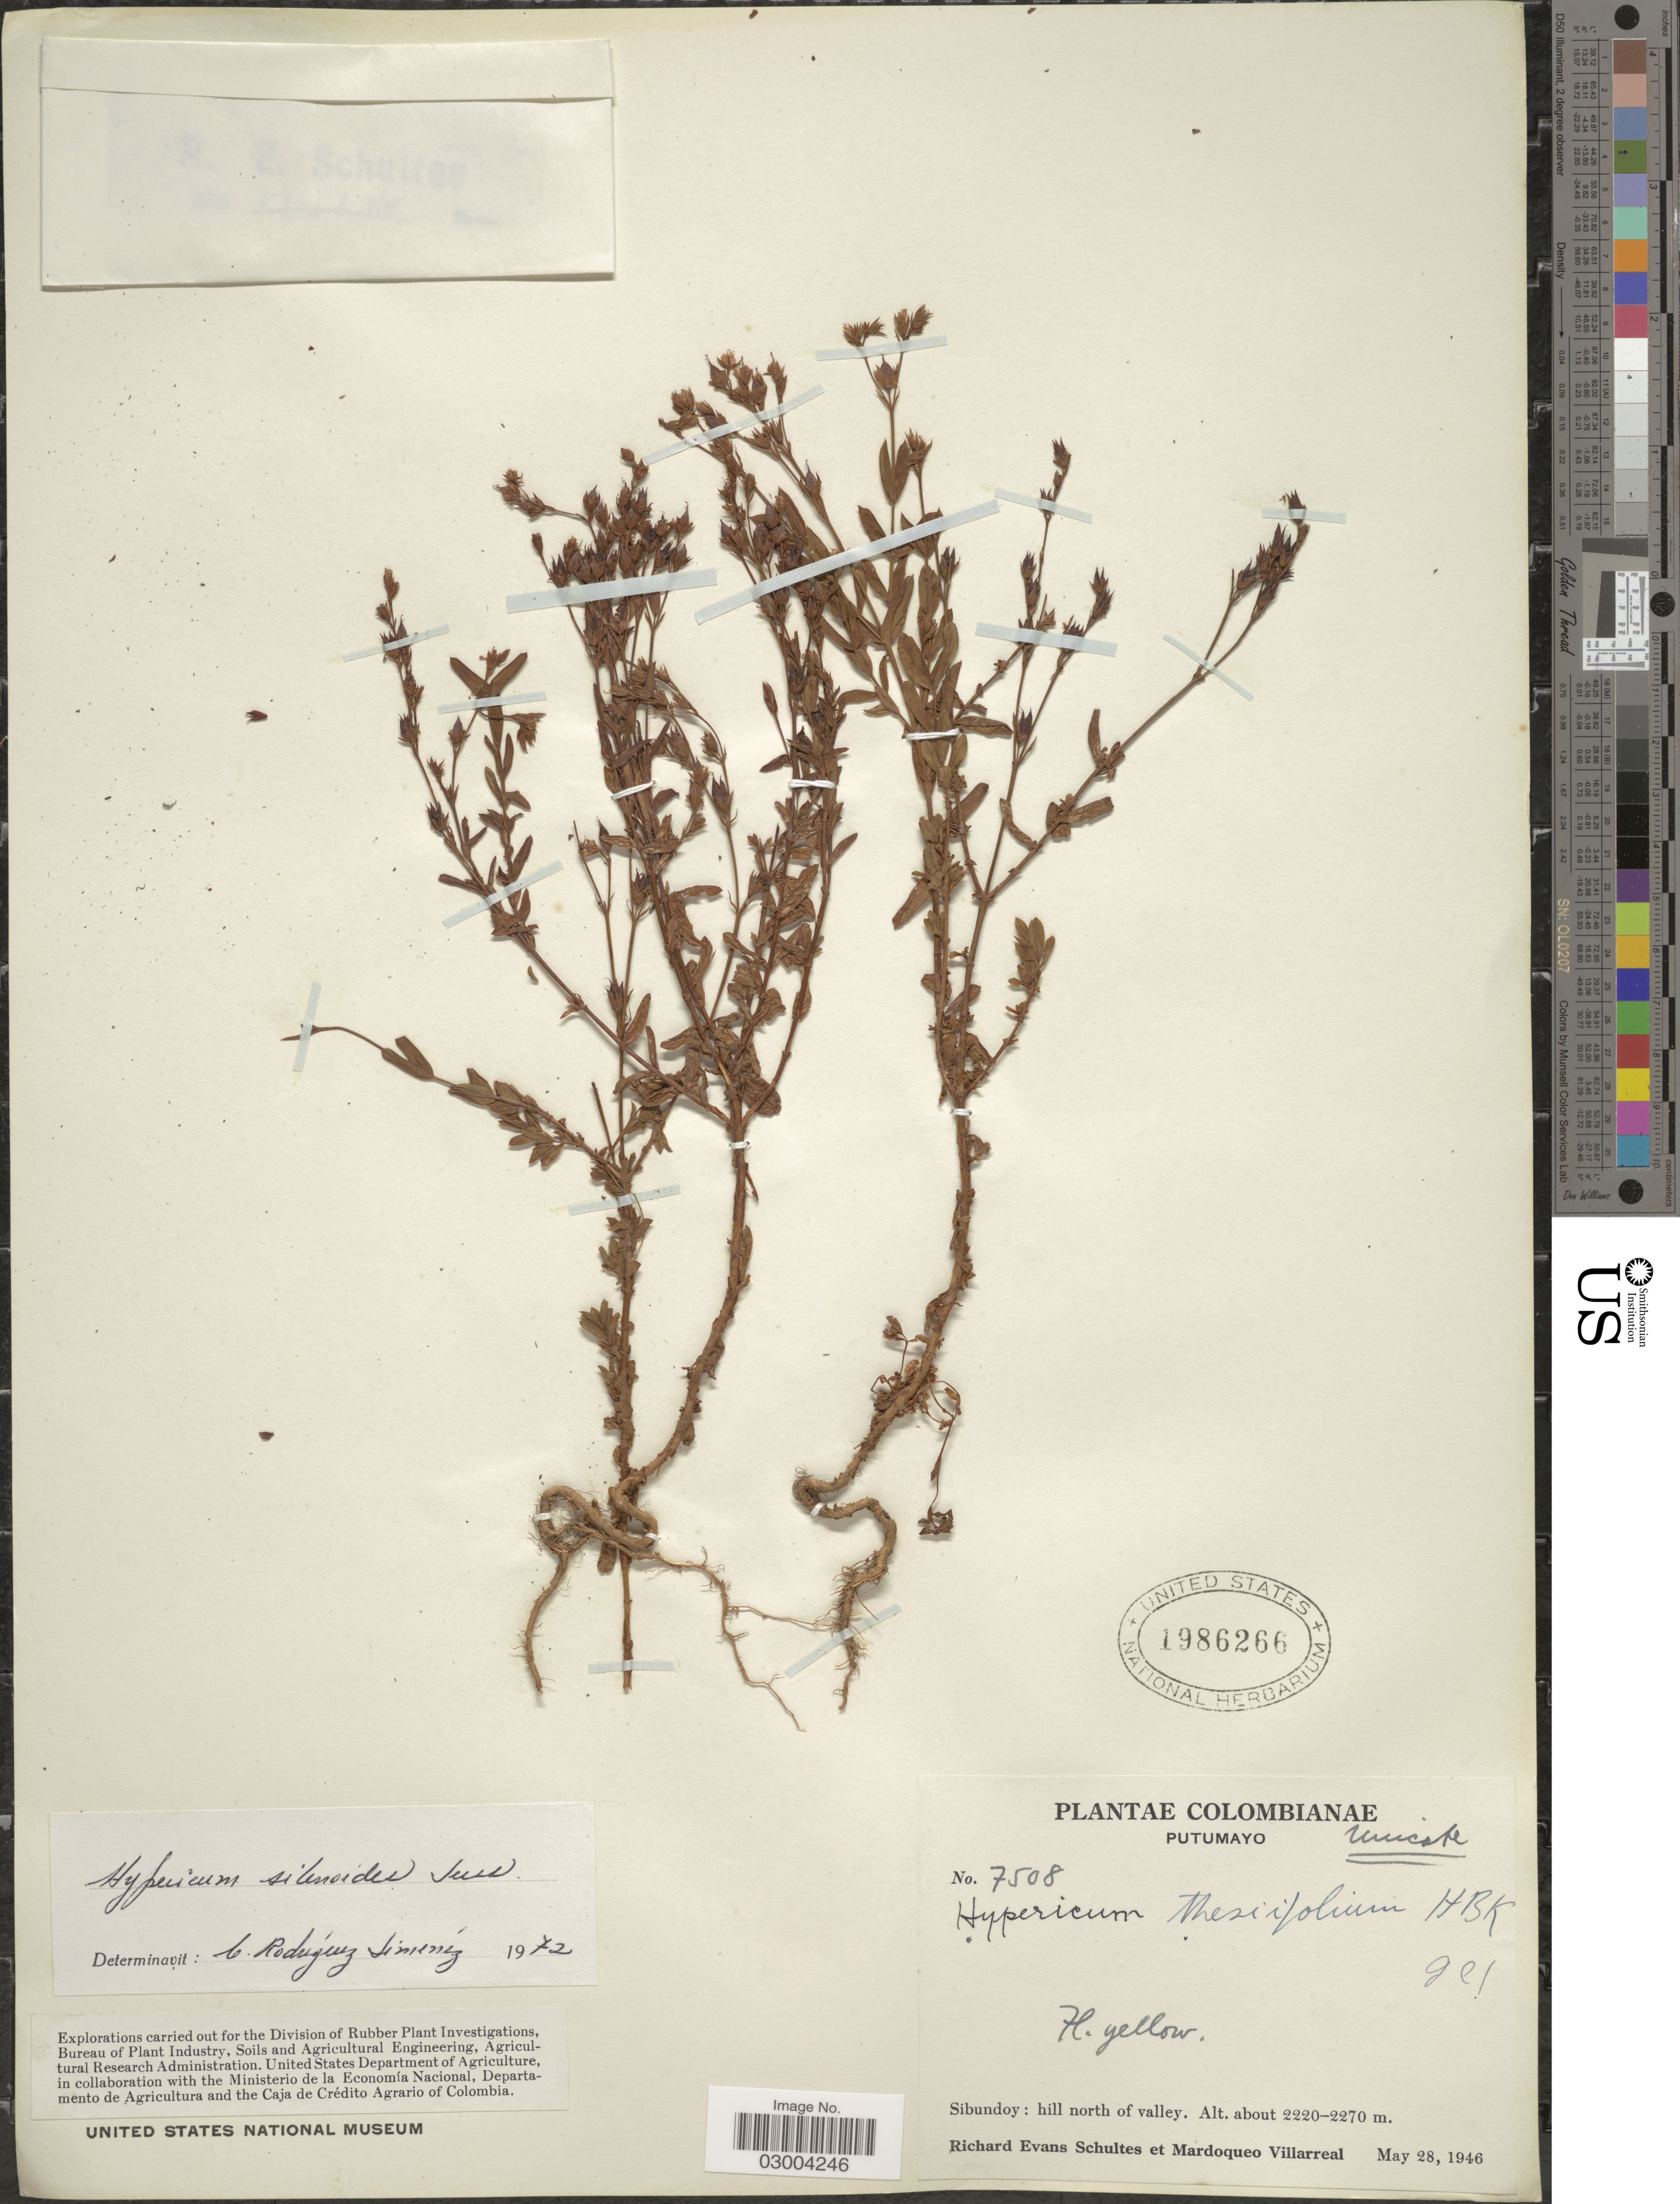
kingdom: Plantae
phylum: Tracheophyta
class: Magnoliopsida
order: Malpighiales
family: Hypericaceae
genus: Hypericum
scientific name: Hypericum silenoides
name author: Juss.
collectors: R. E. Schultes & M. Villarreal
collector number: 7508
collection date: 1946-05-28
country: Colombia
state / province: Putumayo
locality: Sibundoy: hill north of valley.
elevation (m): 2220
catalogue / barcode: US 1986266